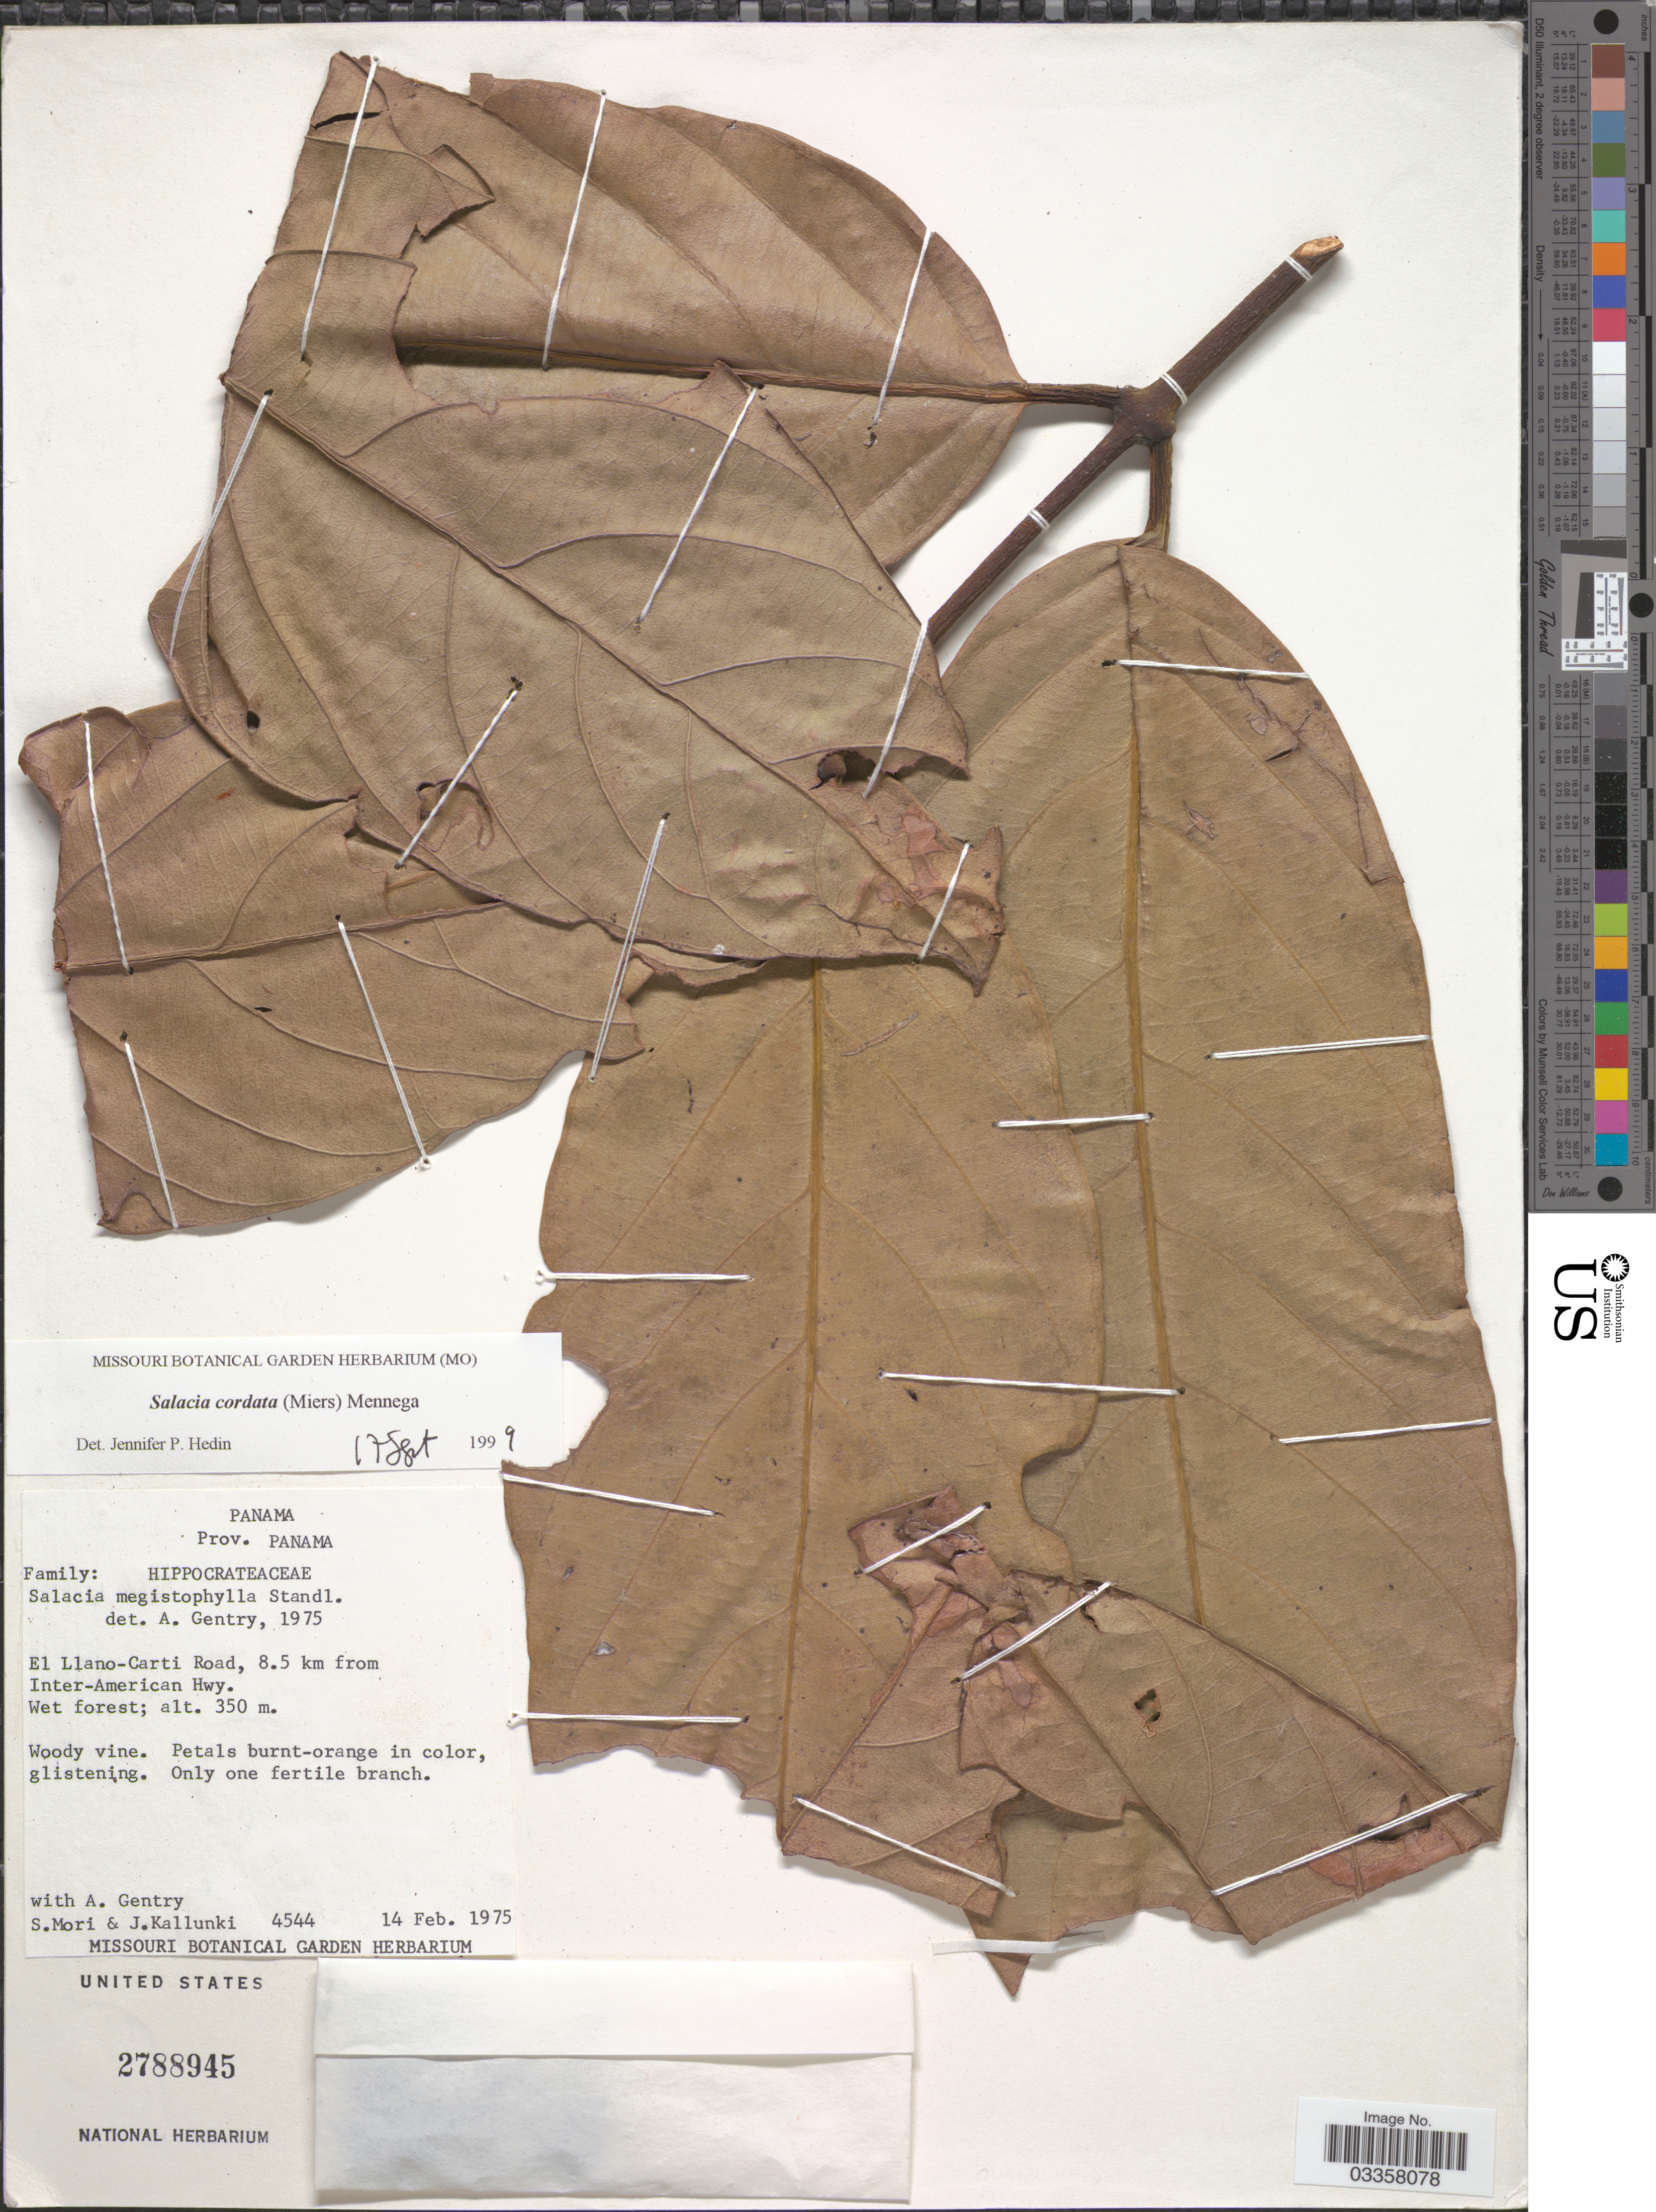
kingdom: Plantae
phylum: Tracheophyta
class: Magnoliopsida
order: Celastrales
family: Celastraceae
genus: Salacia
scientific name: Salacia cordata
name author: (Miers) Mennega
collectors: S. Mori, J. Kallunki & A. H. Gentry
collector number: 4544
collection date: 1975-02-14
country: Panama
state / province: Panamá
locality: El Llano-Carti Road, 8.5 km from Inter-American Hwy.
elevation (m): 350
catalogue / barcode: US 2788945